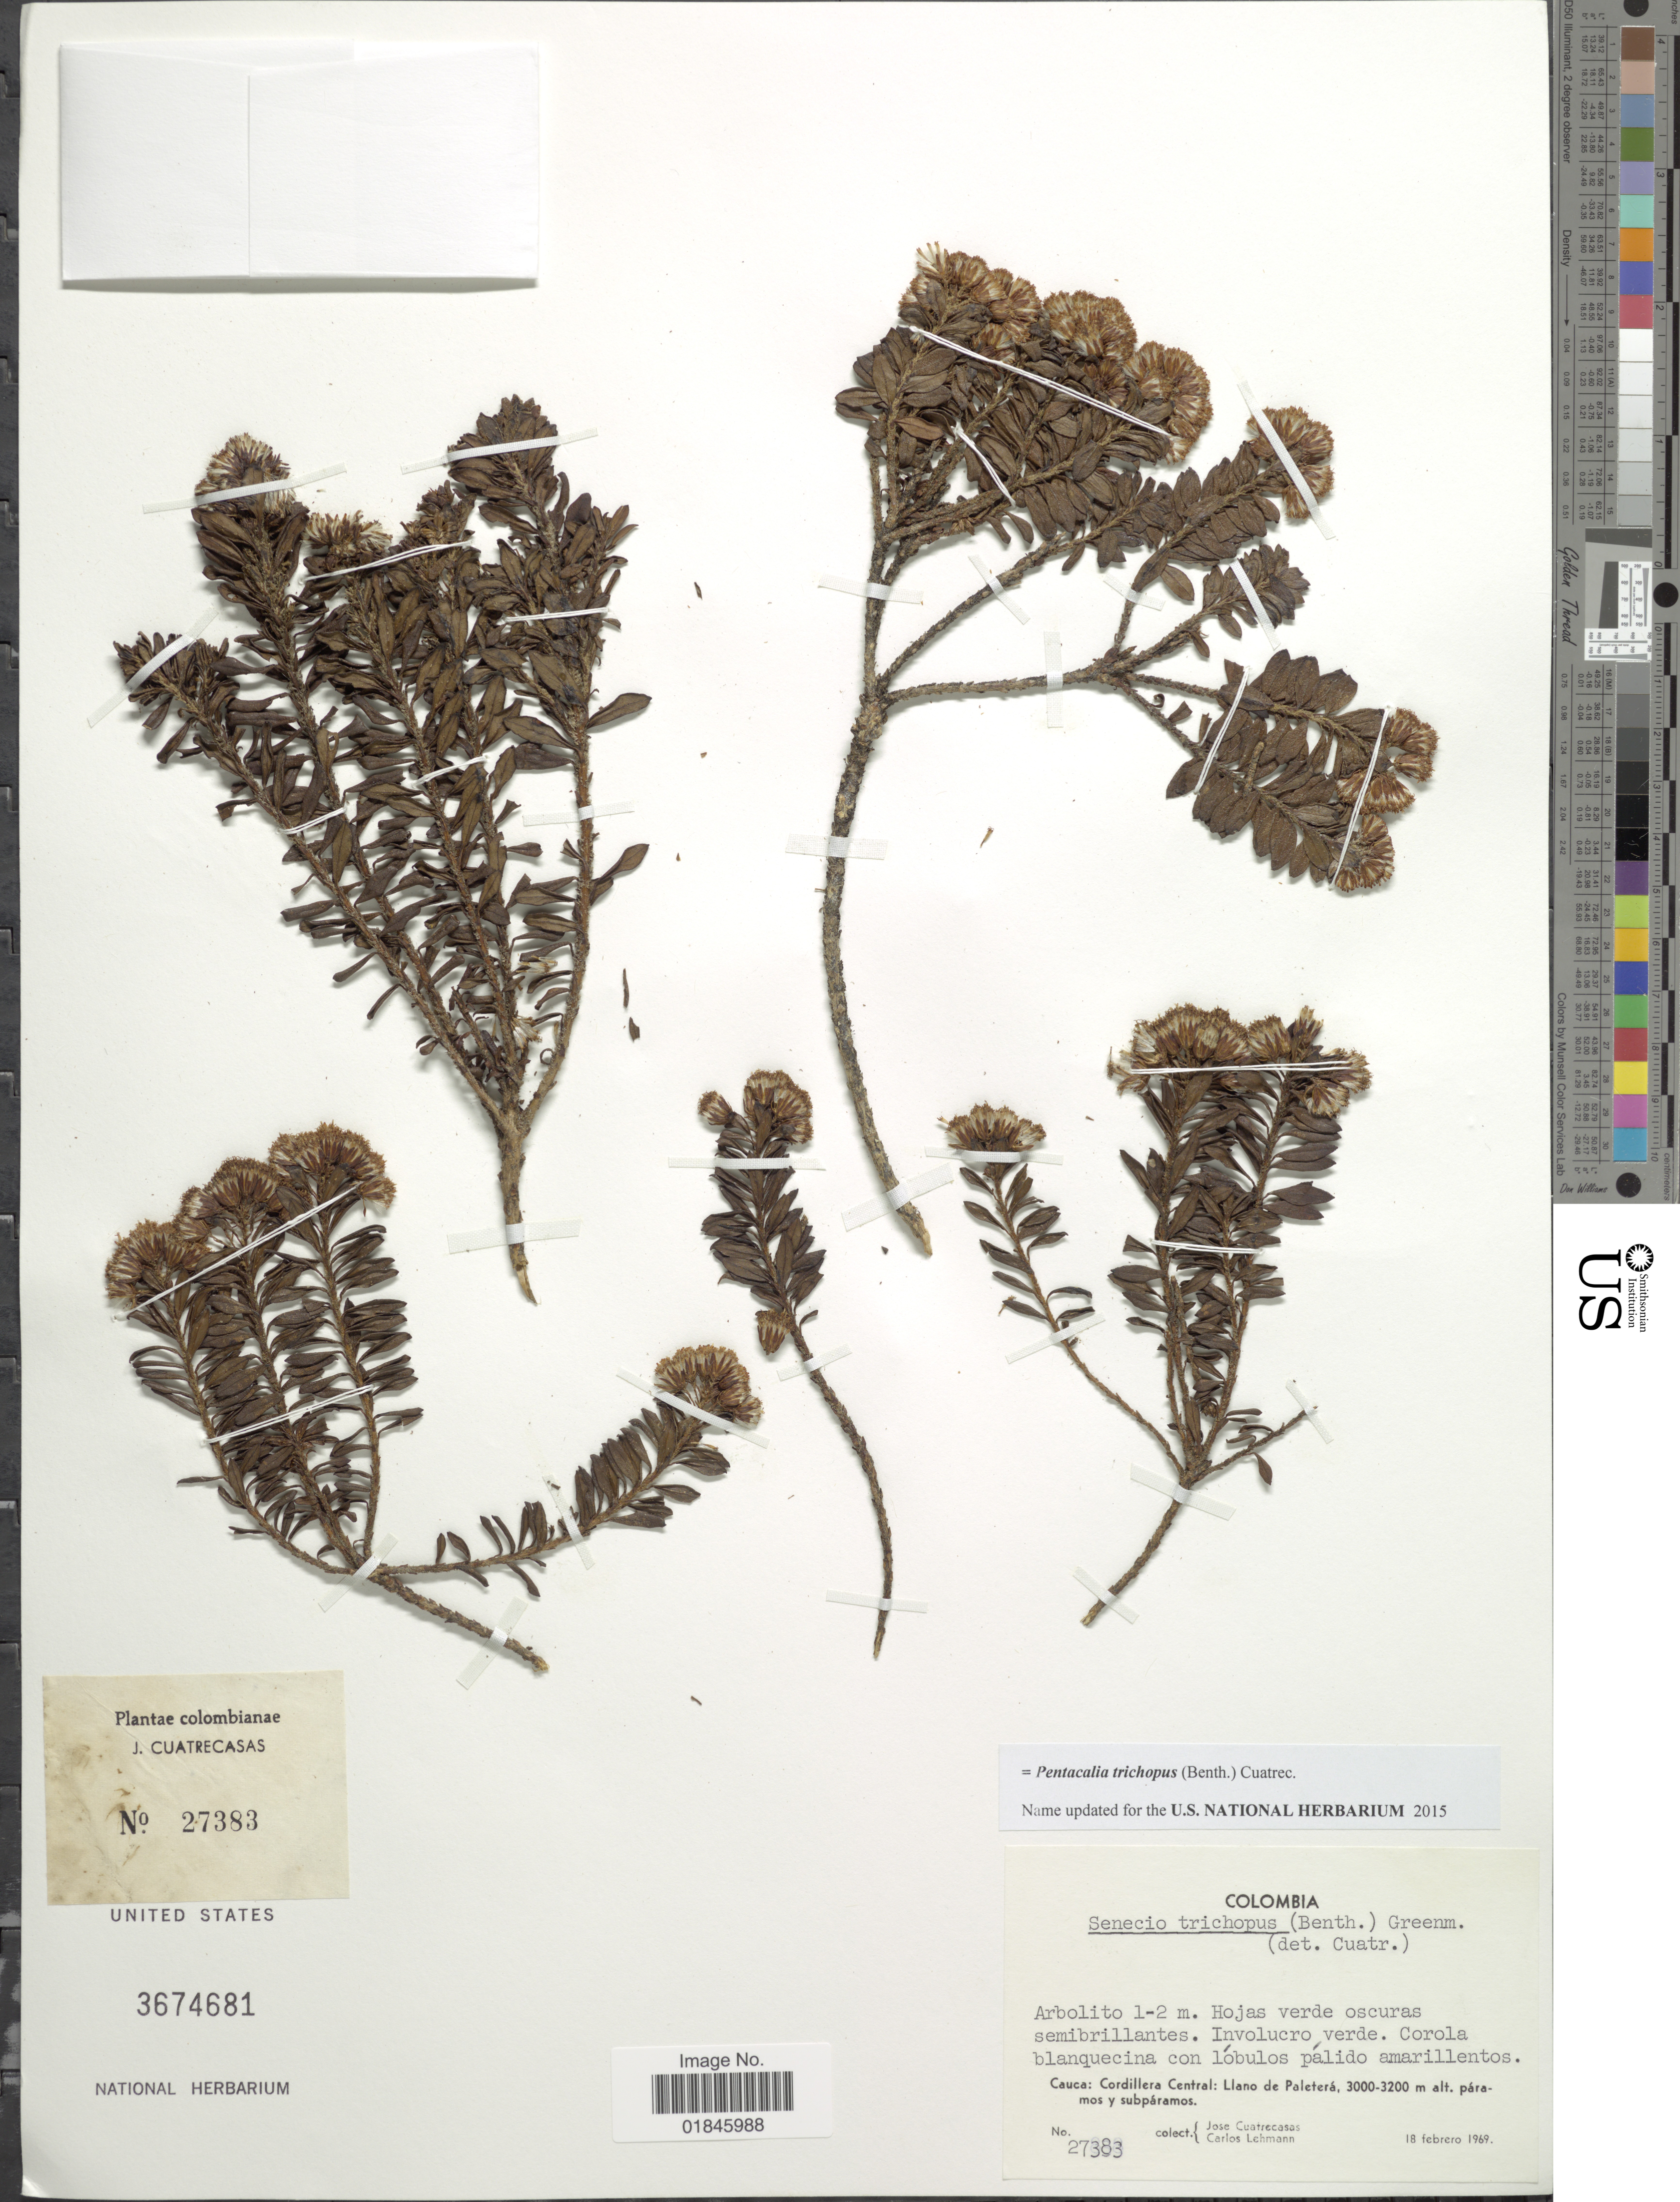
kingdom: Plantae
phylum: Tracheophyta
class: Magnoliopsida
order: Asterales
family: Asteraceae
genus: Pentacalia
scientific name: Pentacalia trichopus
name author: (Benth.) Cuatrec.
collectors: J. Cuatrecasas & C. Lehmann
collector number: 27383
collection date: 1969-02-18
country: Colombia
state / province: Cauca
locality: Cauca: Cordillera Central: Llano de Paleterá, páramos y subpáramos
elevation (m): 3000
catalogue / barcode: US 3674681